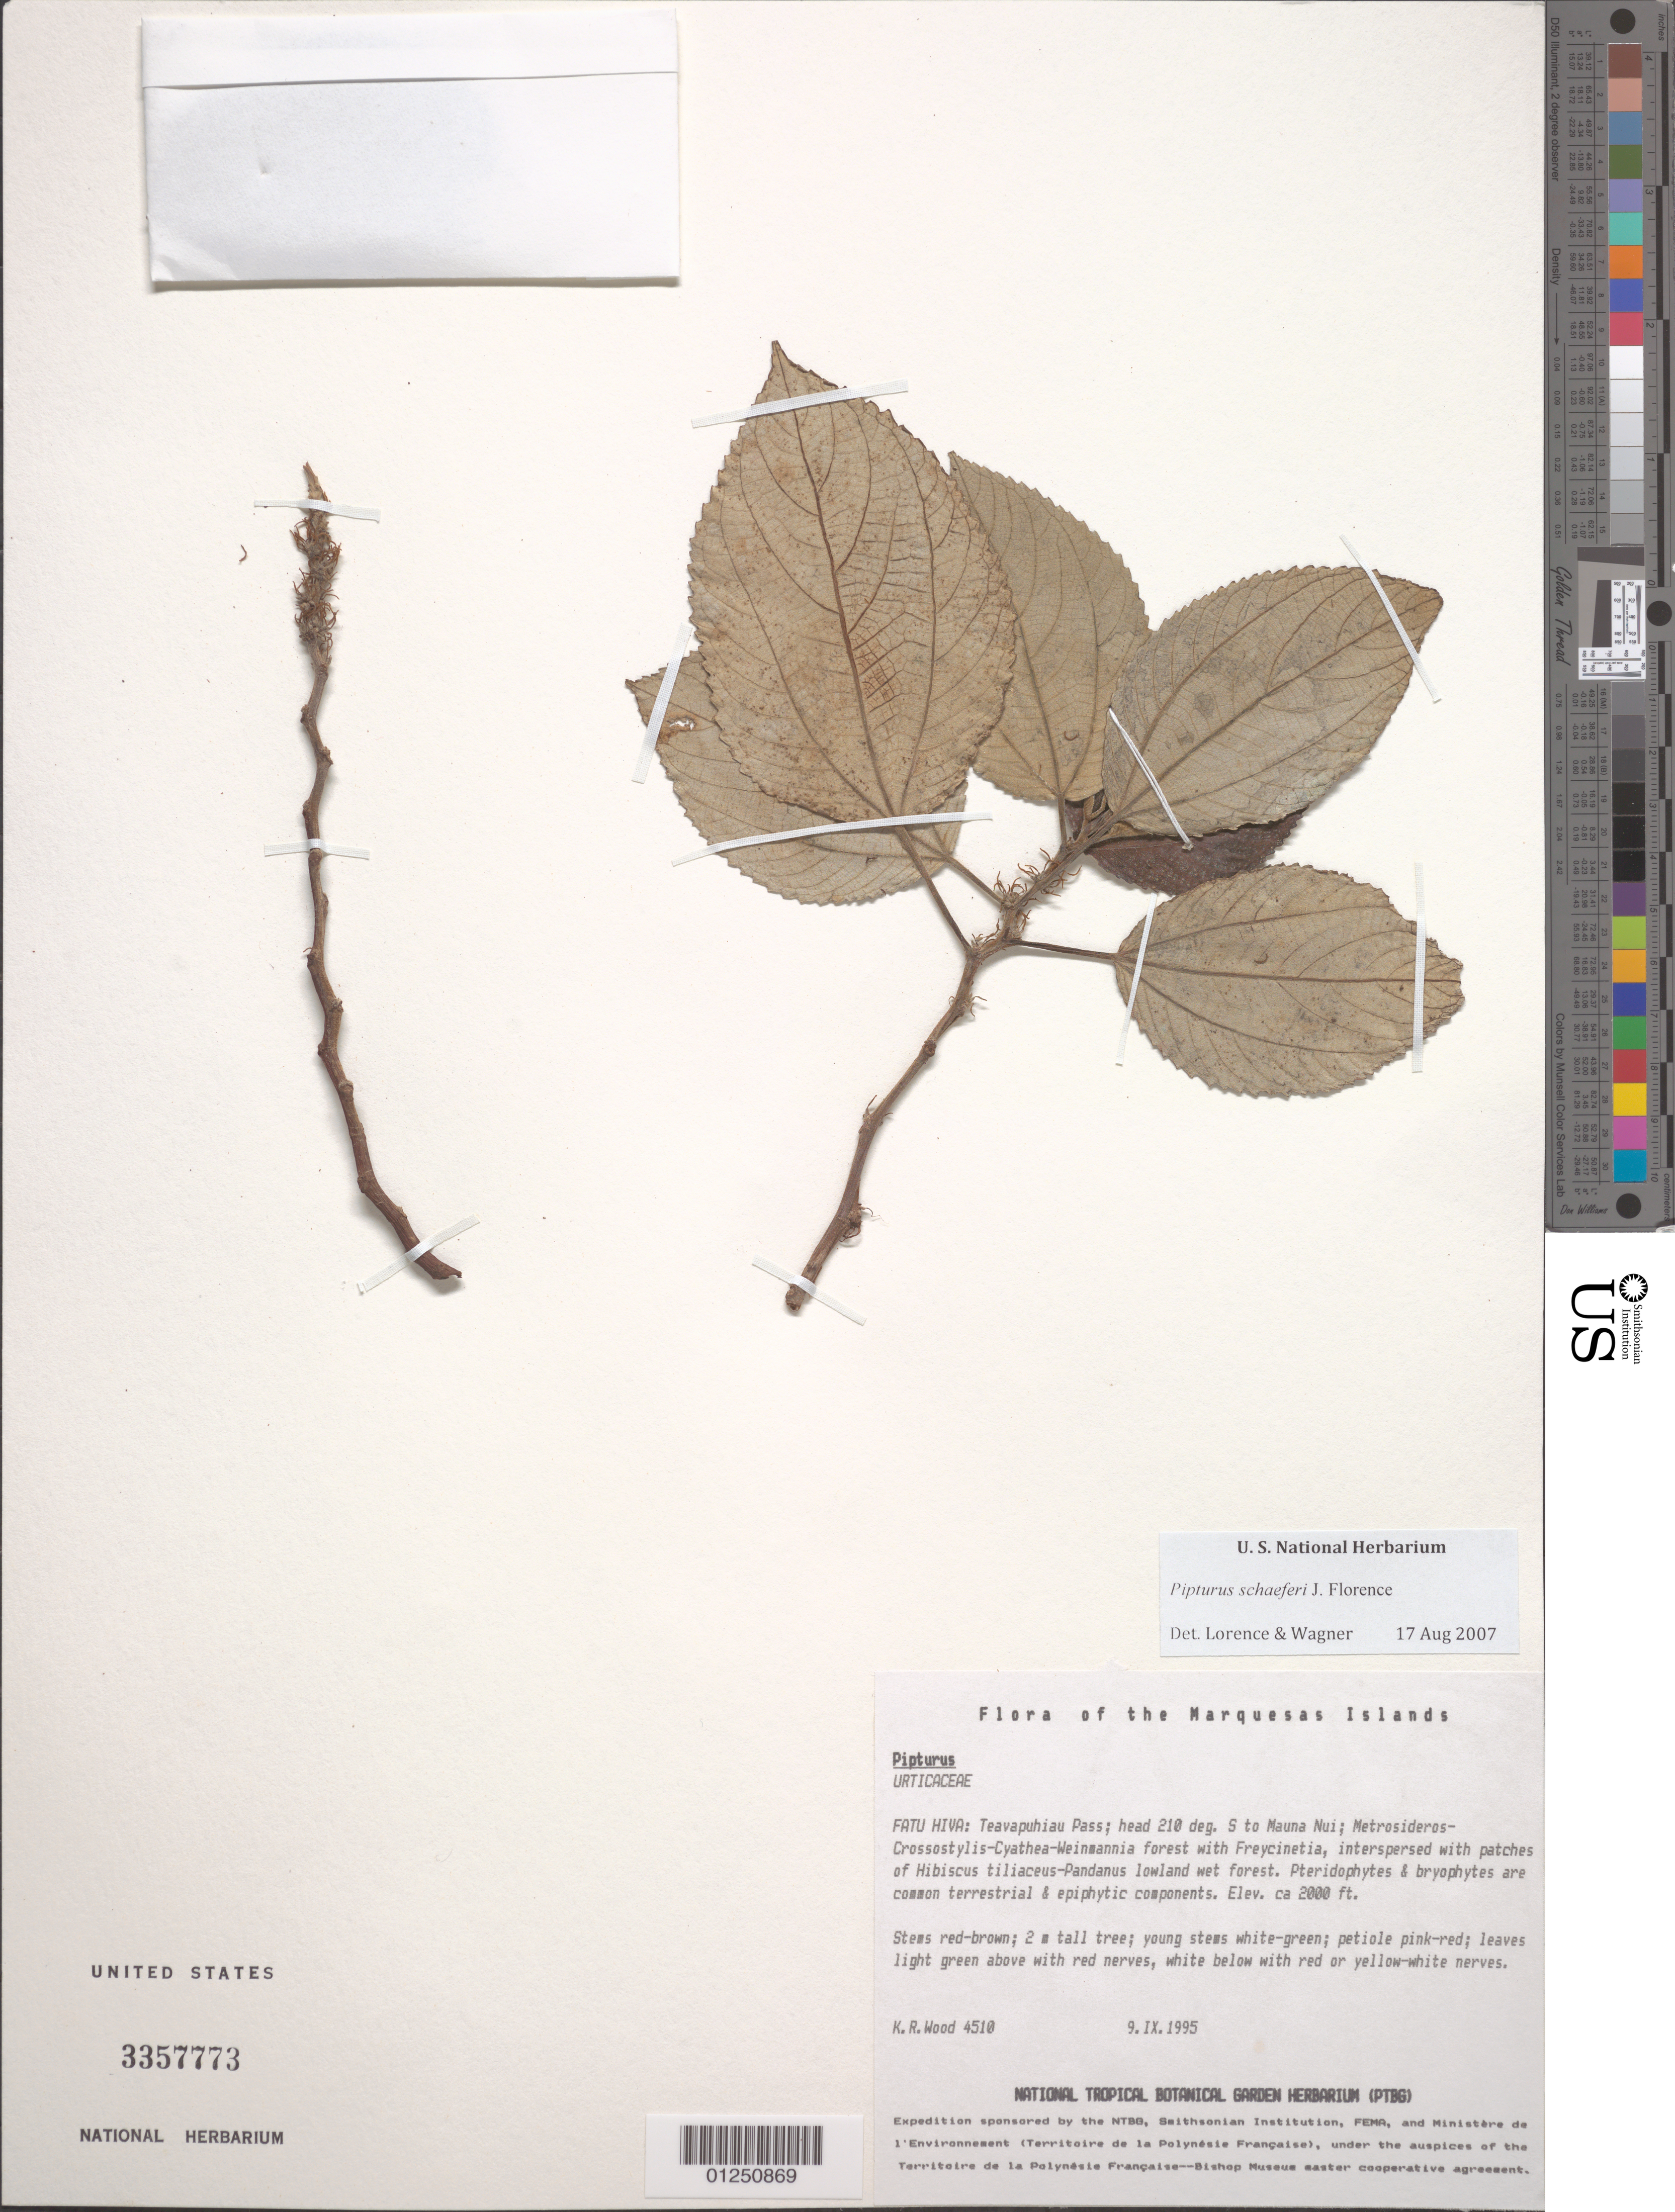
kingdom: Plantae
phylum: Tracheophyta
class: Magnoliopsida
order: Rosales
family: Urticaceae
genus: Pipturus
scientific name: Pipturus schaeferi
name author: J. Florence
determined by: Lorence, David H.; Wagner, W. H.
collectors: K. R. Wood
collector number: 4510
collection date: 1995-09-09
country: French Polynesia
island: Fatu Hiva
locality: Teavapuhiau Pass, head 210 deg. S to Mauna Nui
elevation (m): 610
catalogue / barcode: US 3357773